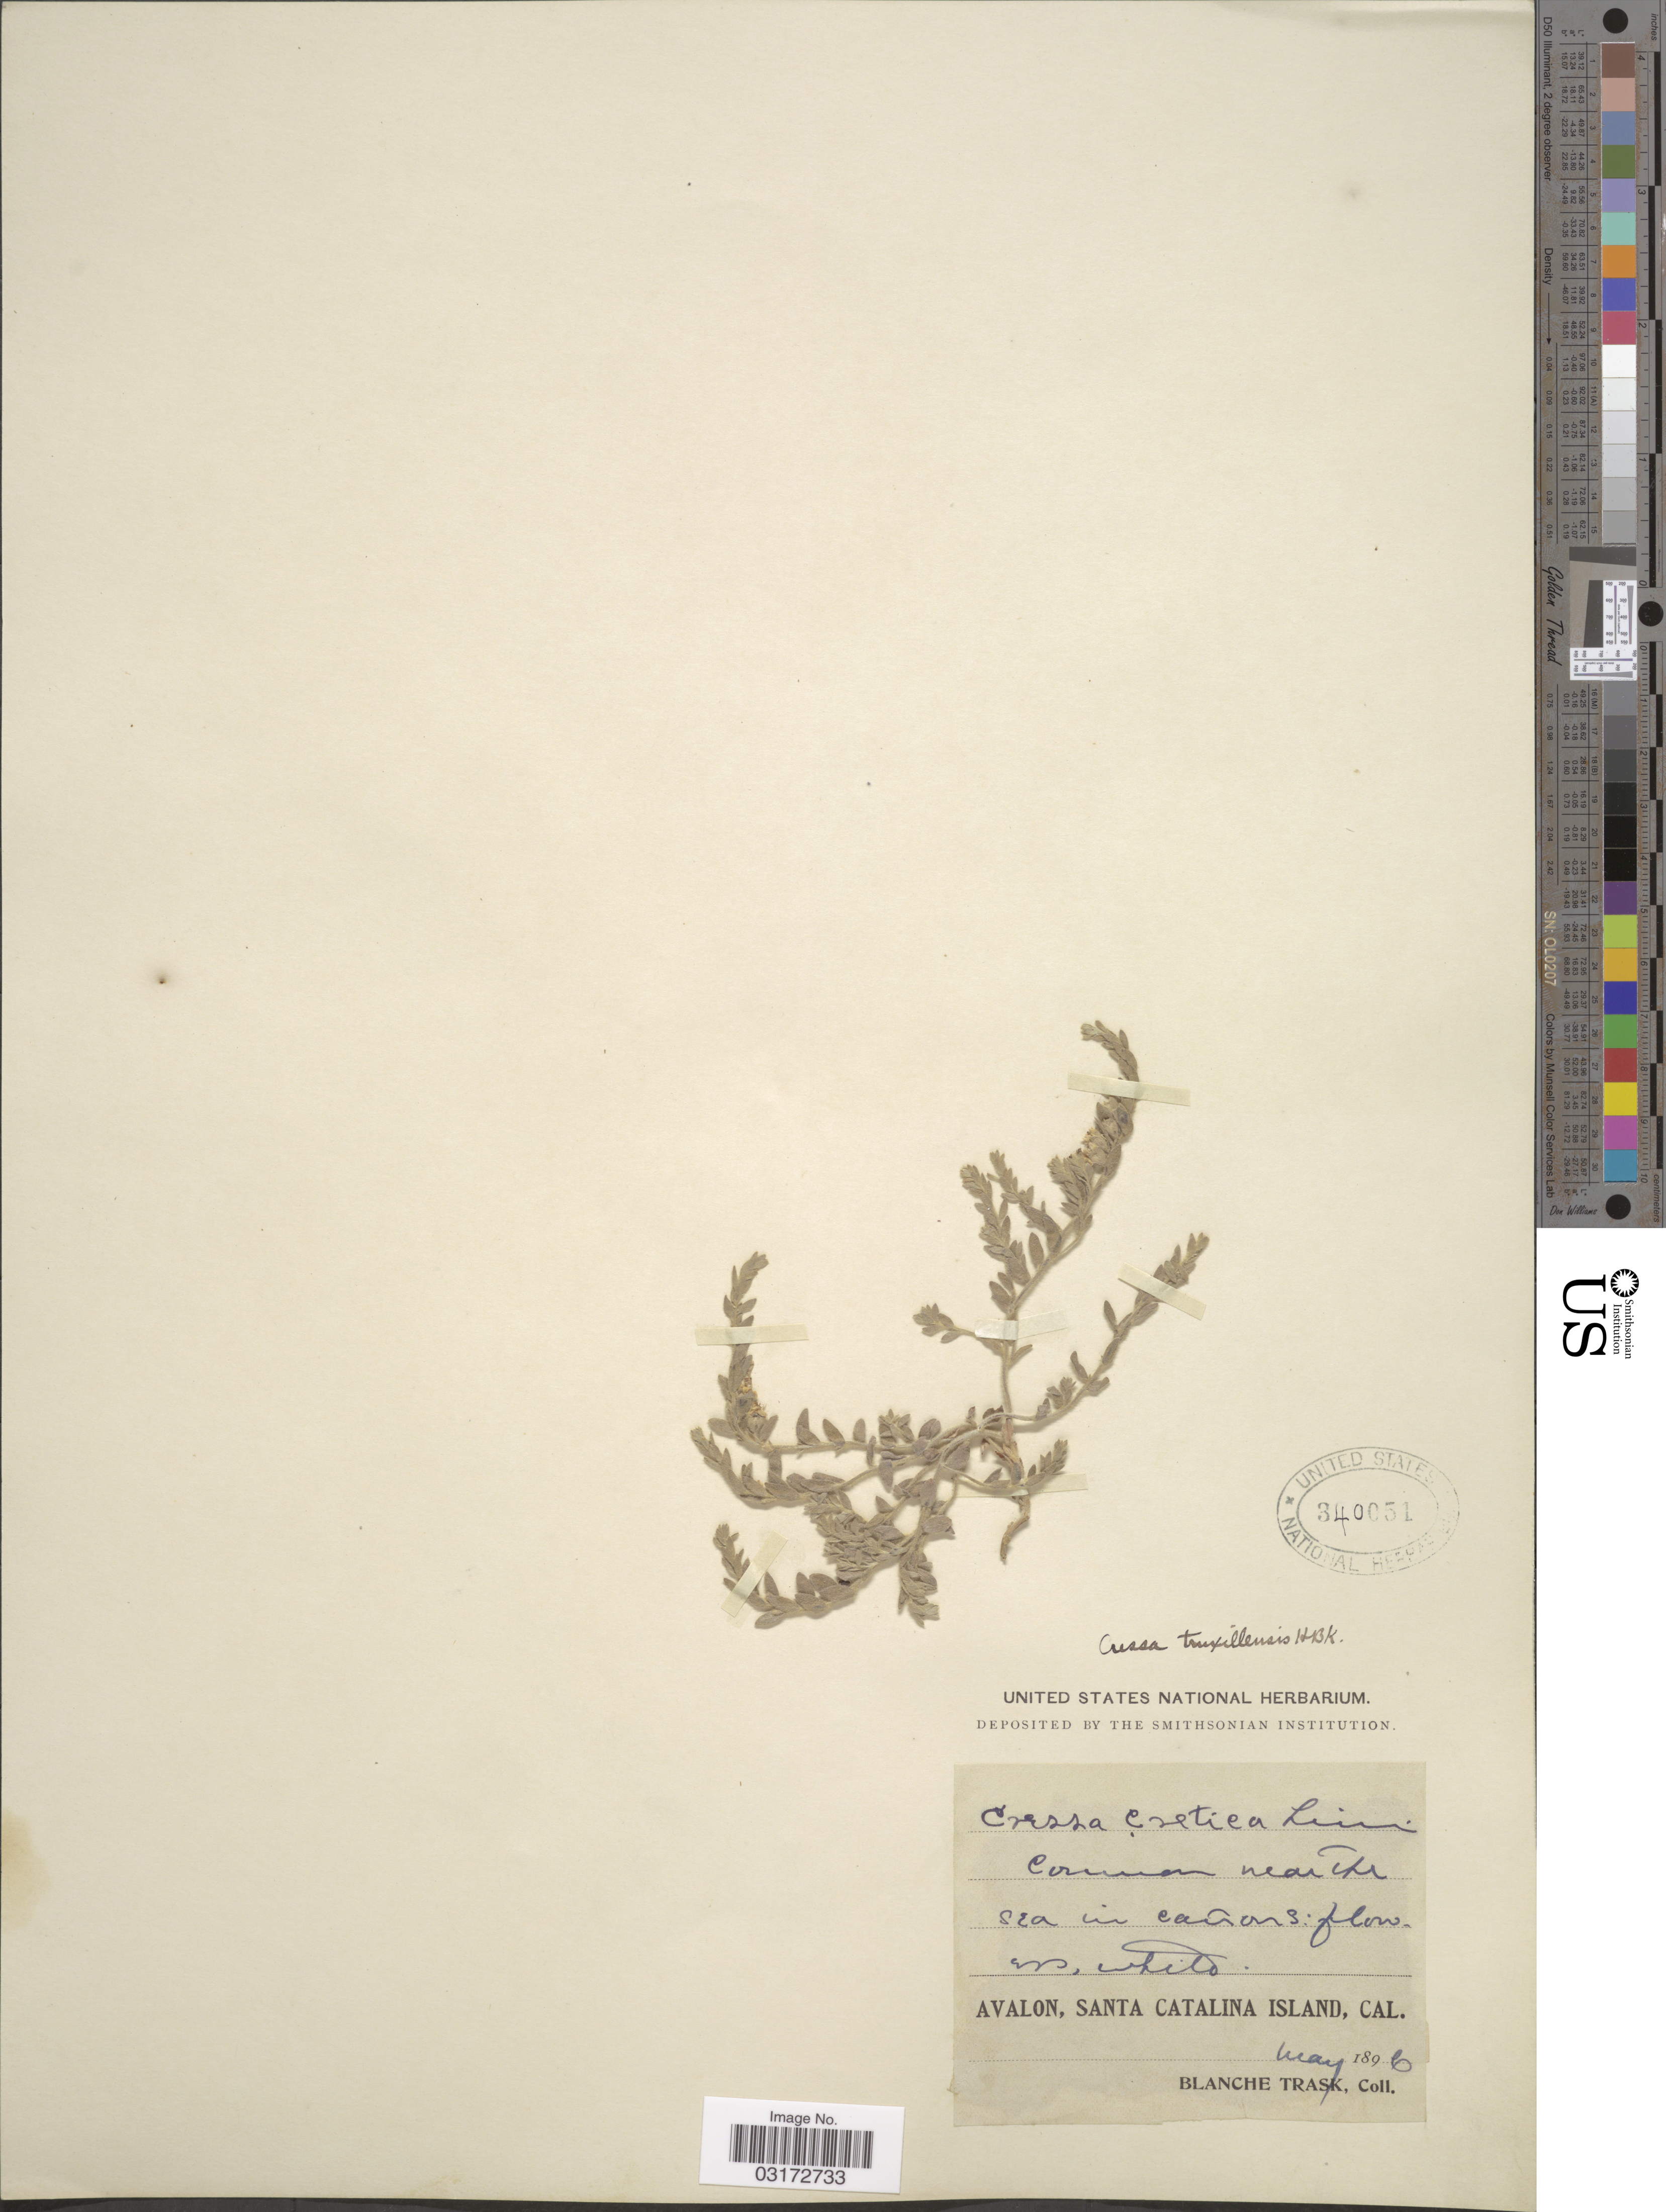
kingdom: Plantae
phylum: Tracheophyta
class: Magnoliopsida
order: Solanales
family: Convolvulaceae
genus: Cressa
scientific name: Cressa truxillensis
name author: Kunth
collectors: B. Trask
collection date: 1896-05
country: United States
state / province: California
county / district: Los Angeles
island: Santa Catalina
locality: Avalon, Santa Catalina Island, Cal.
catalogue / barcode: US 340051